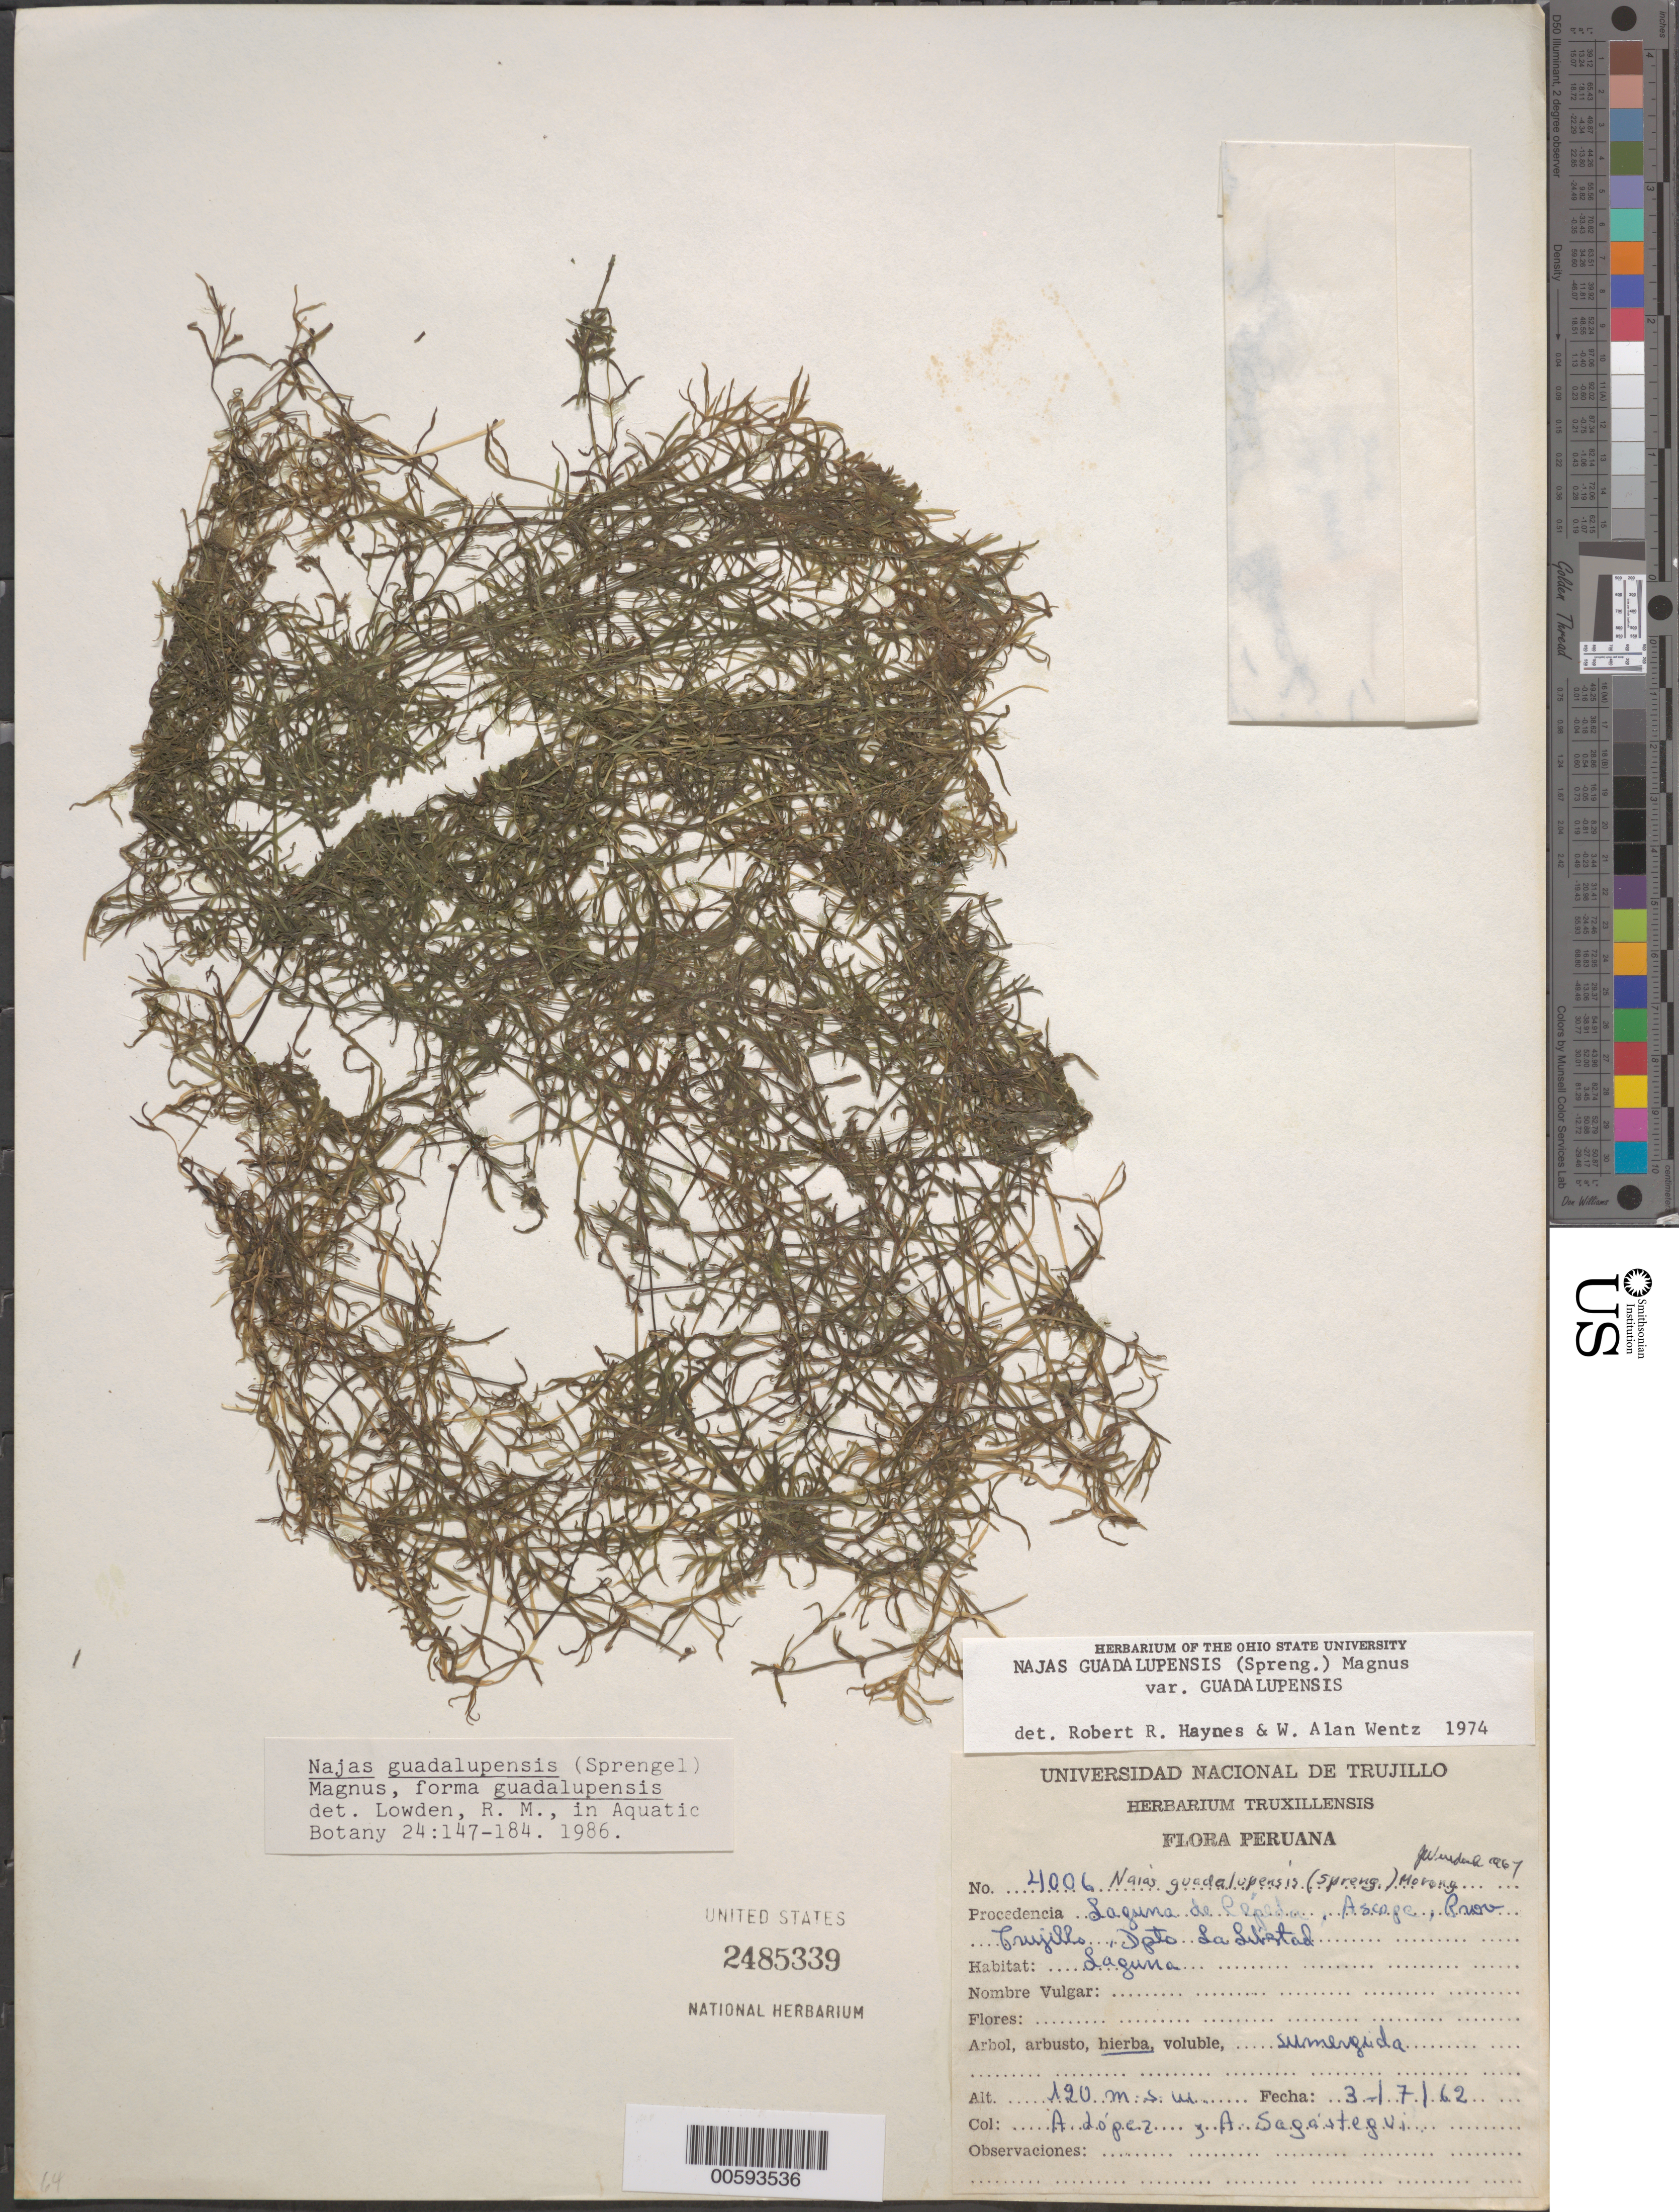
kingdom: Plantae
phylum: Tracheophyta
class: Liliopsida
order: Alismatales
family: Hydrocharitaceae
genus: Najas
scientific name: Najas guadalupensis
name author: (Spreng.) Magnus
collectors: A. López & A. Sagástegui A.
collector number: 4006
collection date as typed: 03 Jul 1962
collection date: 1962-07-03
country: Peru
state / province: La Libertad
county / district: Trujillo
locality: La Libertad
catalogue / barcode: US 2485339